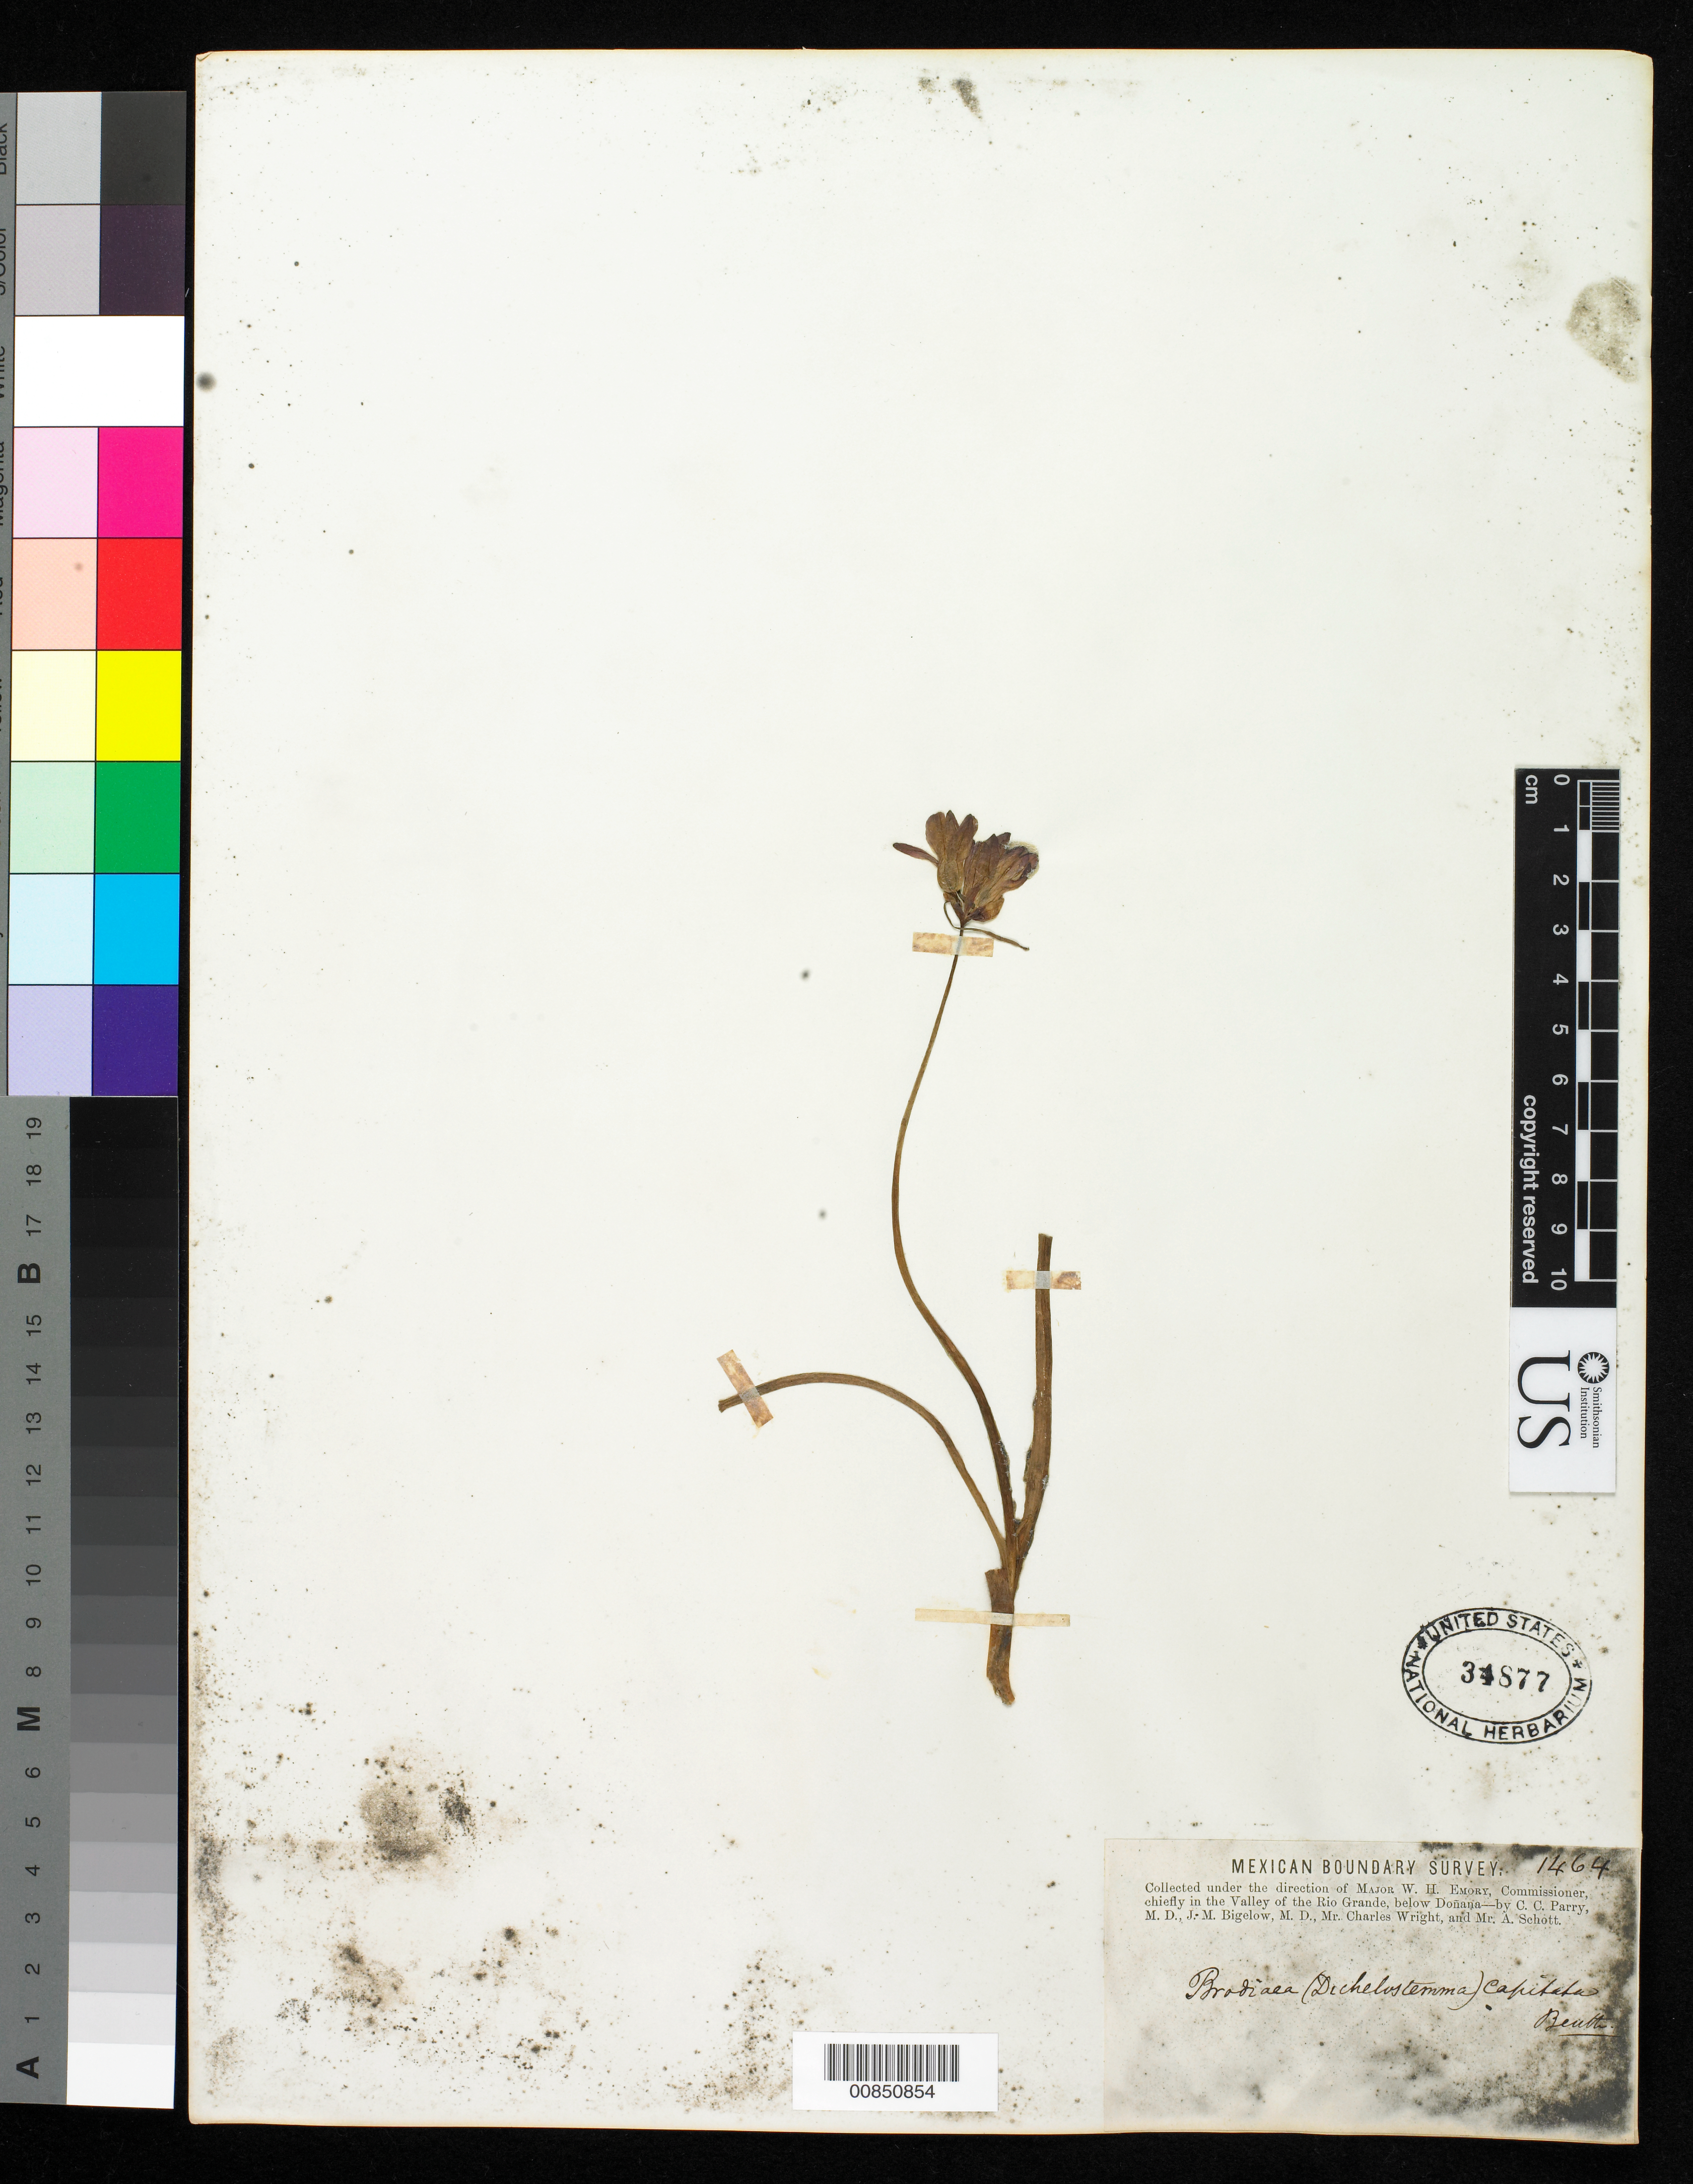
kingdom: Plantae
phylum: Tracheophyta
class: Liliopsida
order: Asparagales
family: Asparagaceae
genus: Dichelostemma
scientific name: Dichelostemma capitatum subsp. capitatum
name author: (Benth.) Alph. Wood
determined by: Strong, Mark T., (BOT), Smithsonian Institution - National Museum of Natural History (UNITED STATES)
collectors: C. C. Parry, J. M. Bigelow, C. Wright & A. C. V. Schott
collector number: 1464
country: United States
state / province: New Mexico / Texas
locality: Valley of the Rio Grande, below Doñana.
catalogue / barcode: US 34877